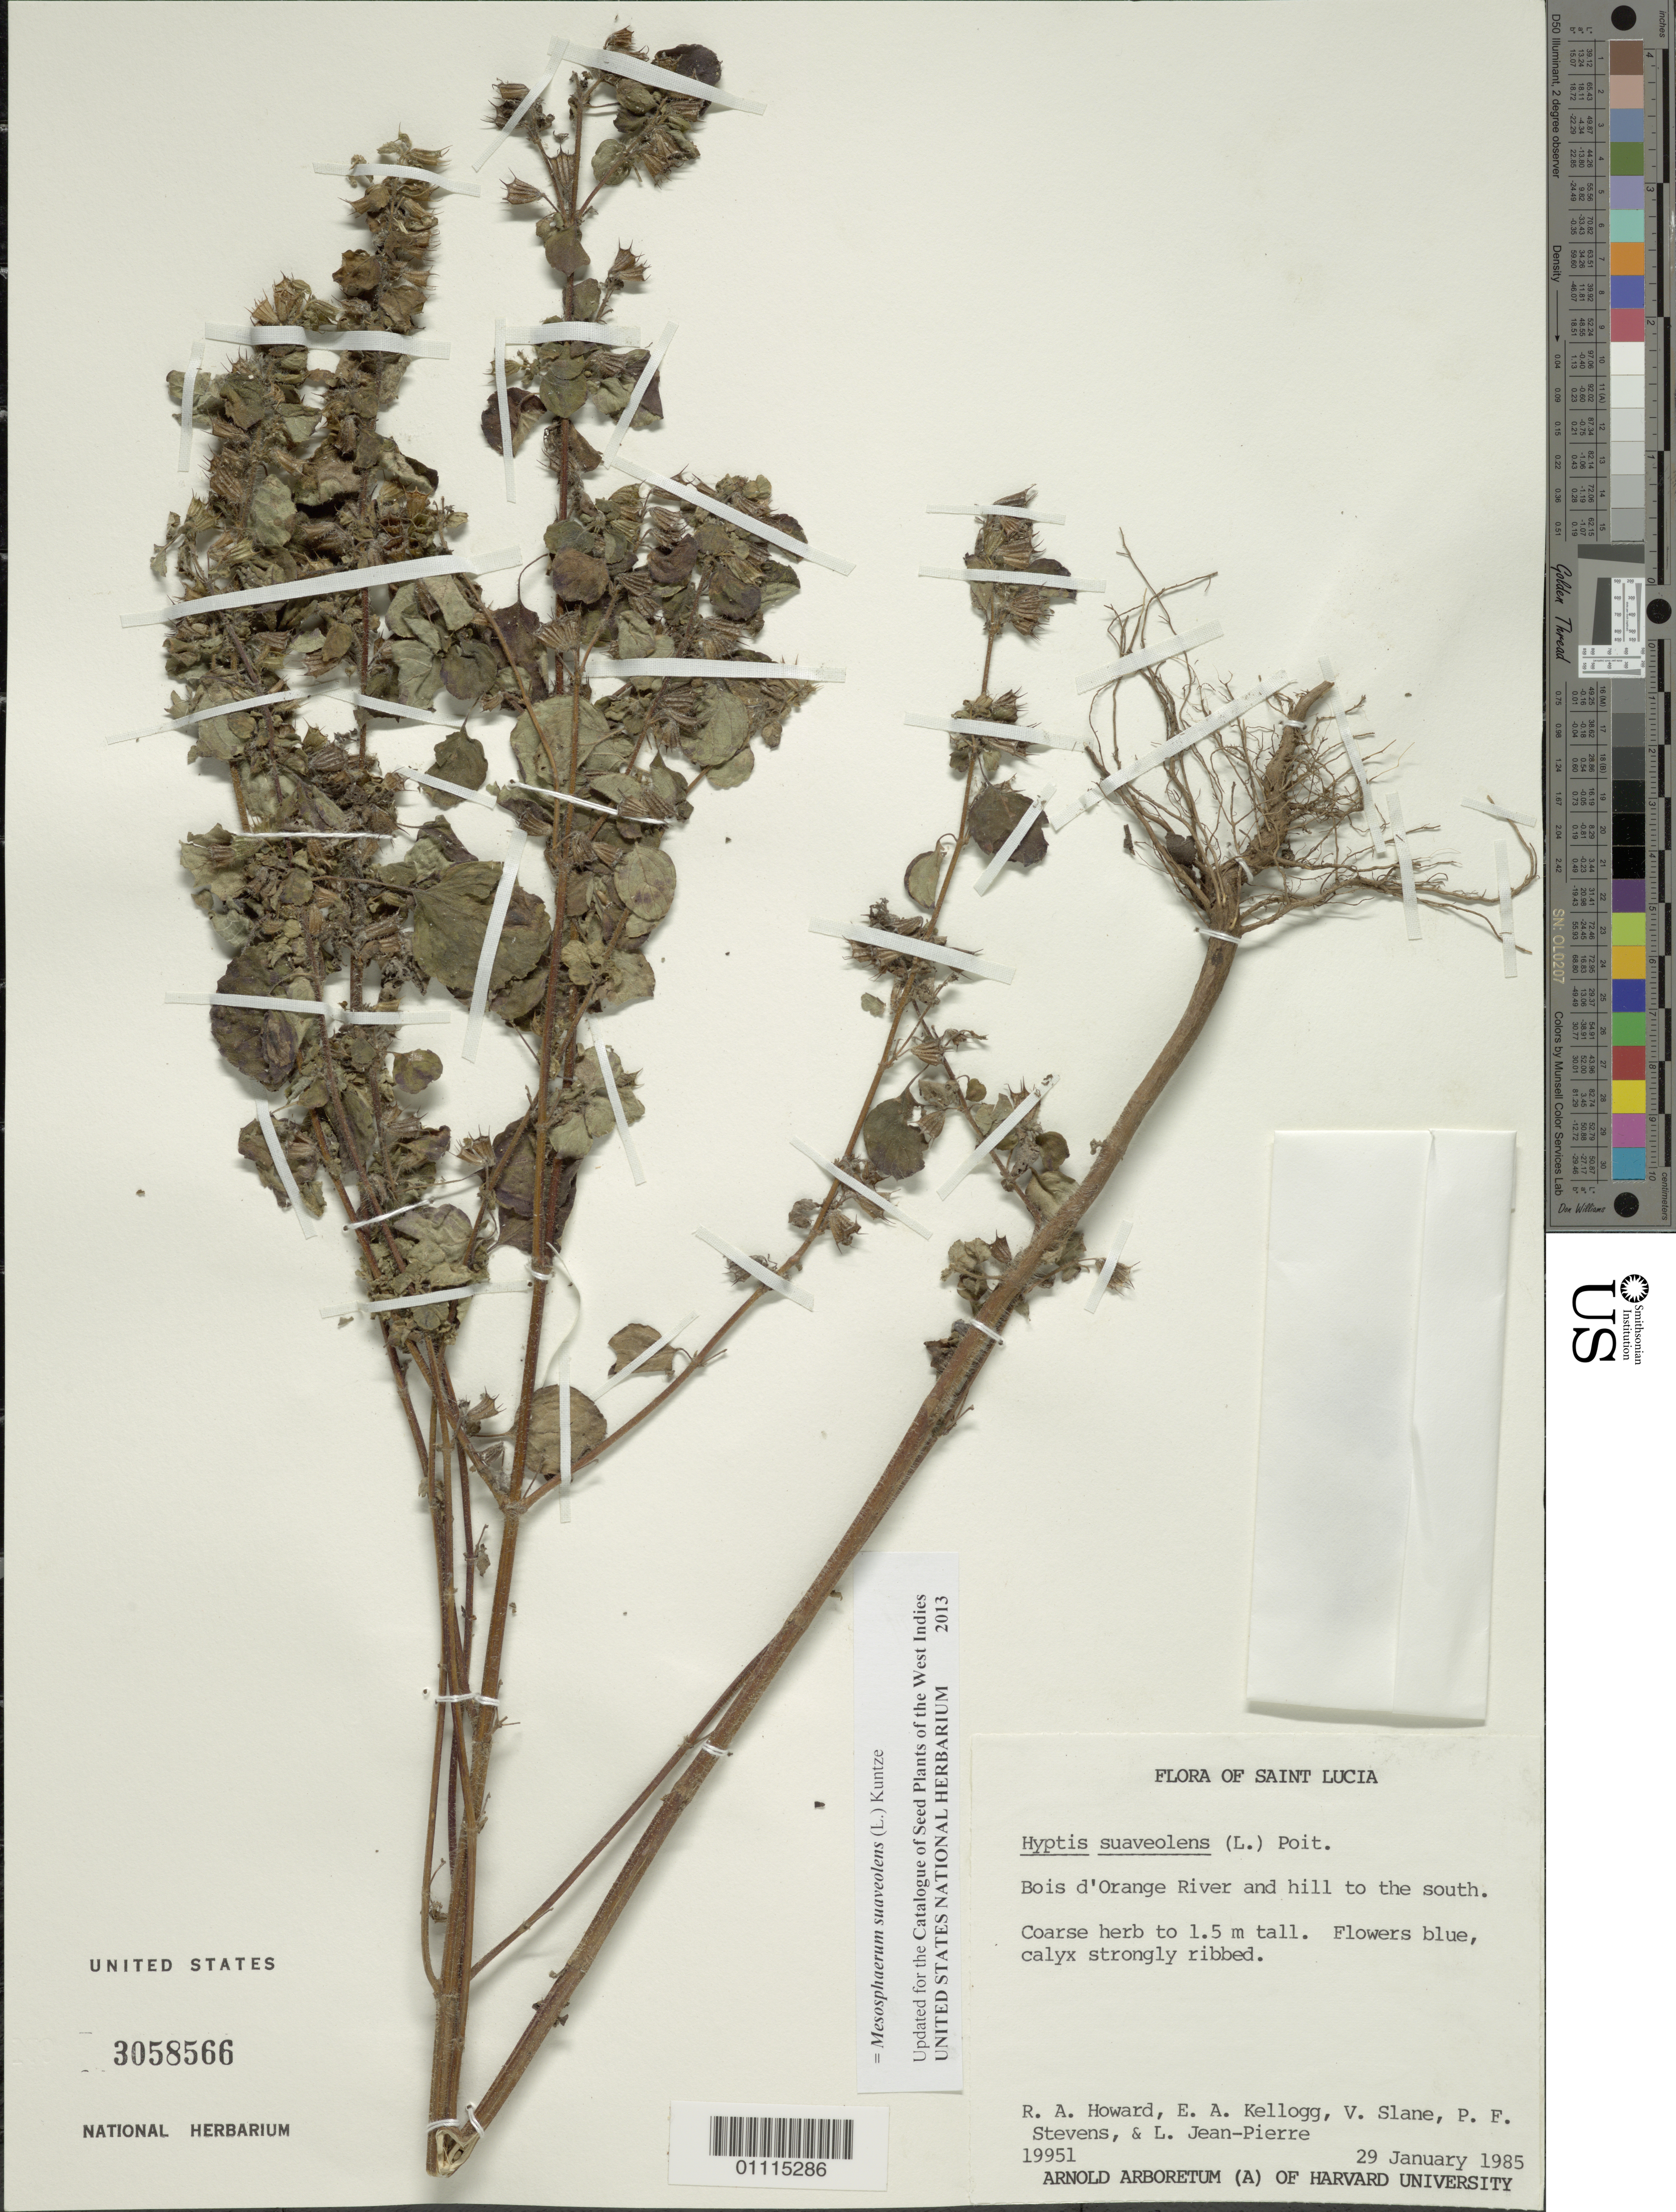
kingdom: Plantae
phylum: Tracheophyta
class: Magnoliopsida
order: Lamiales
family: Lamiaceae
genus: Mesosphaerum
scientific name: Mesosphaerum suaveolens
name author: (L.) Kuntze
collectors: R. A. Howard, E. A. Kellogg, V. Slane, P. F. Stevens & L. L. Jean-Pierre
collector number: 19951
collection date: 1985-01-29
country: St. Lucia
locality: Bois d'Orange River and hill to the south.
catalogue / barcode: US 3058566